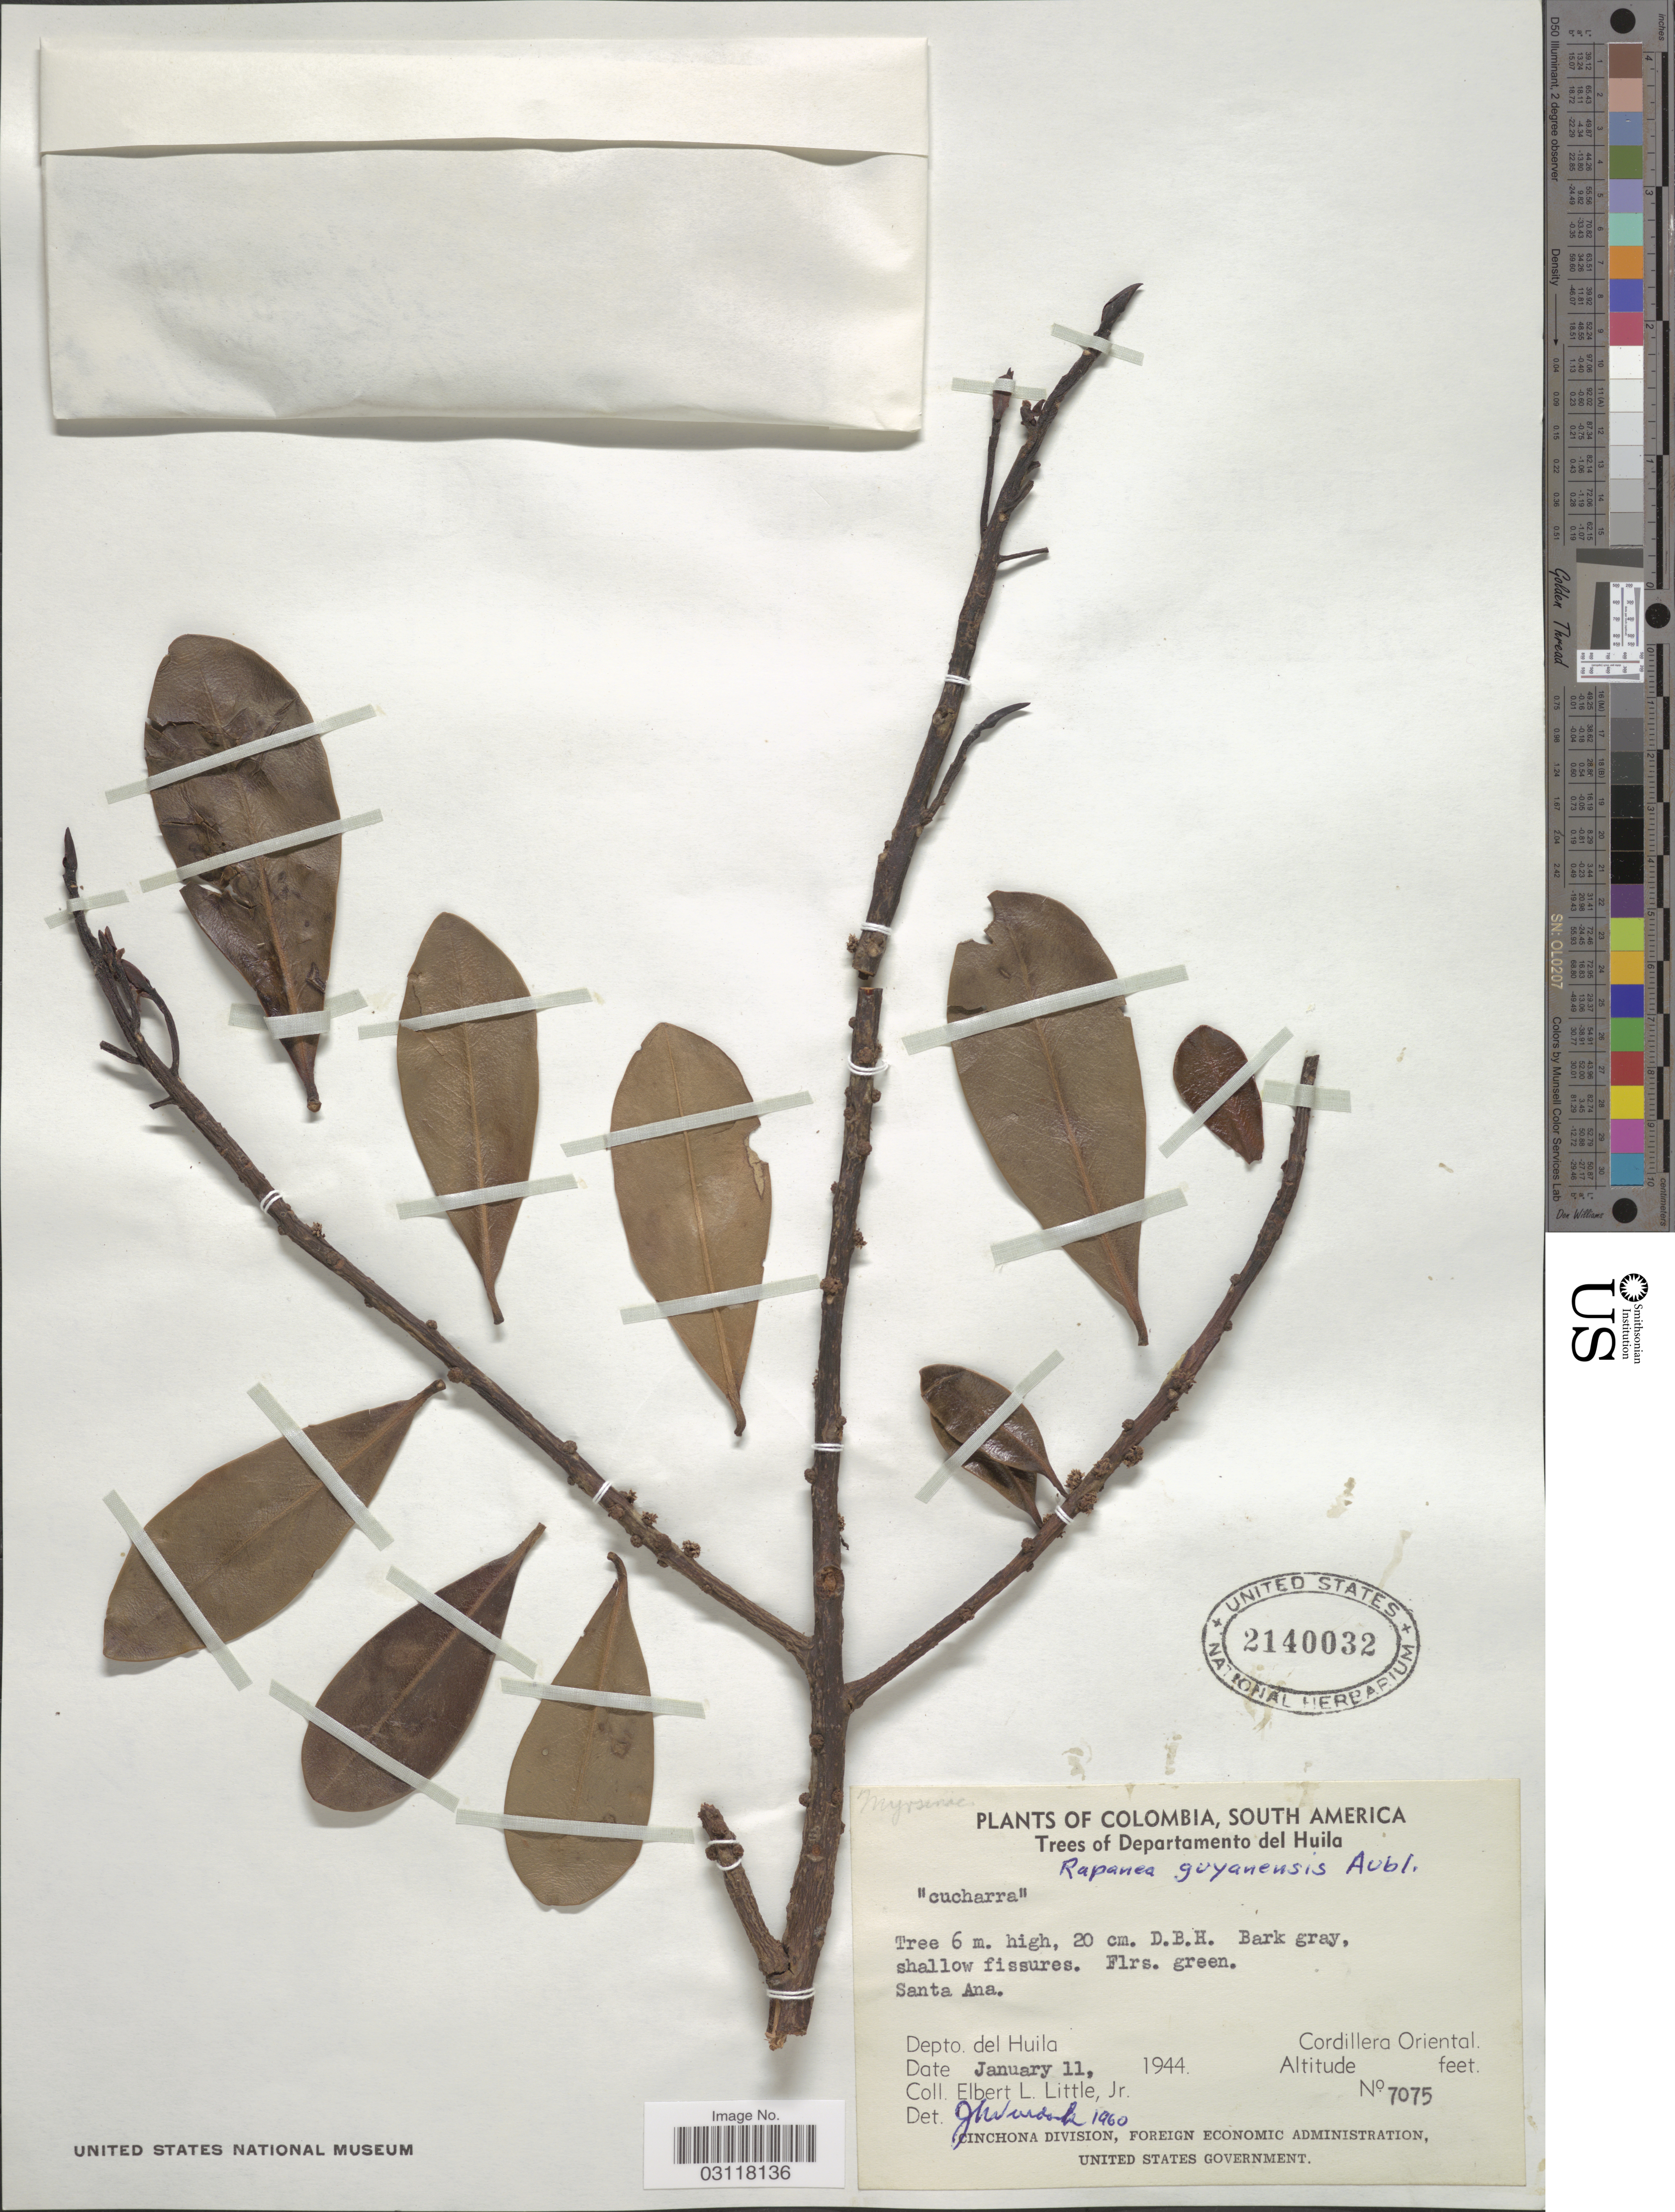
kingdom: Plantae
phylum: Tracheophyta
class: Magnoliopsida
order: Ericales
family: Primulaceae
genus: Rapanea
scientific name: Rapanea guianensis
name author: Aubl.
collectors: E. L. Little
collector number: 7075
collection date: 1944-01-11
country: Colombia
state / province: Huila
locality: Departamento del Huila, Santa Ana. Depto. del Huila, Cordillera Oriental.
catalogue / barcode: US 2140032